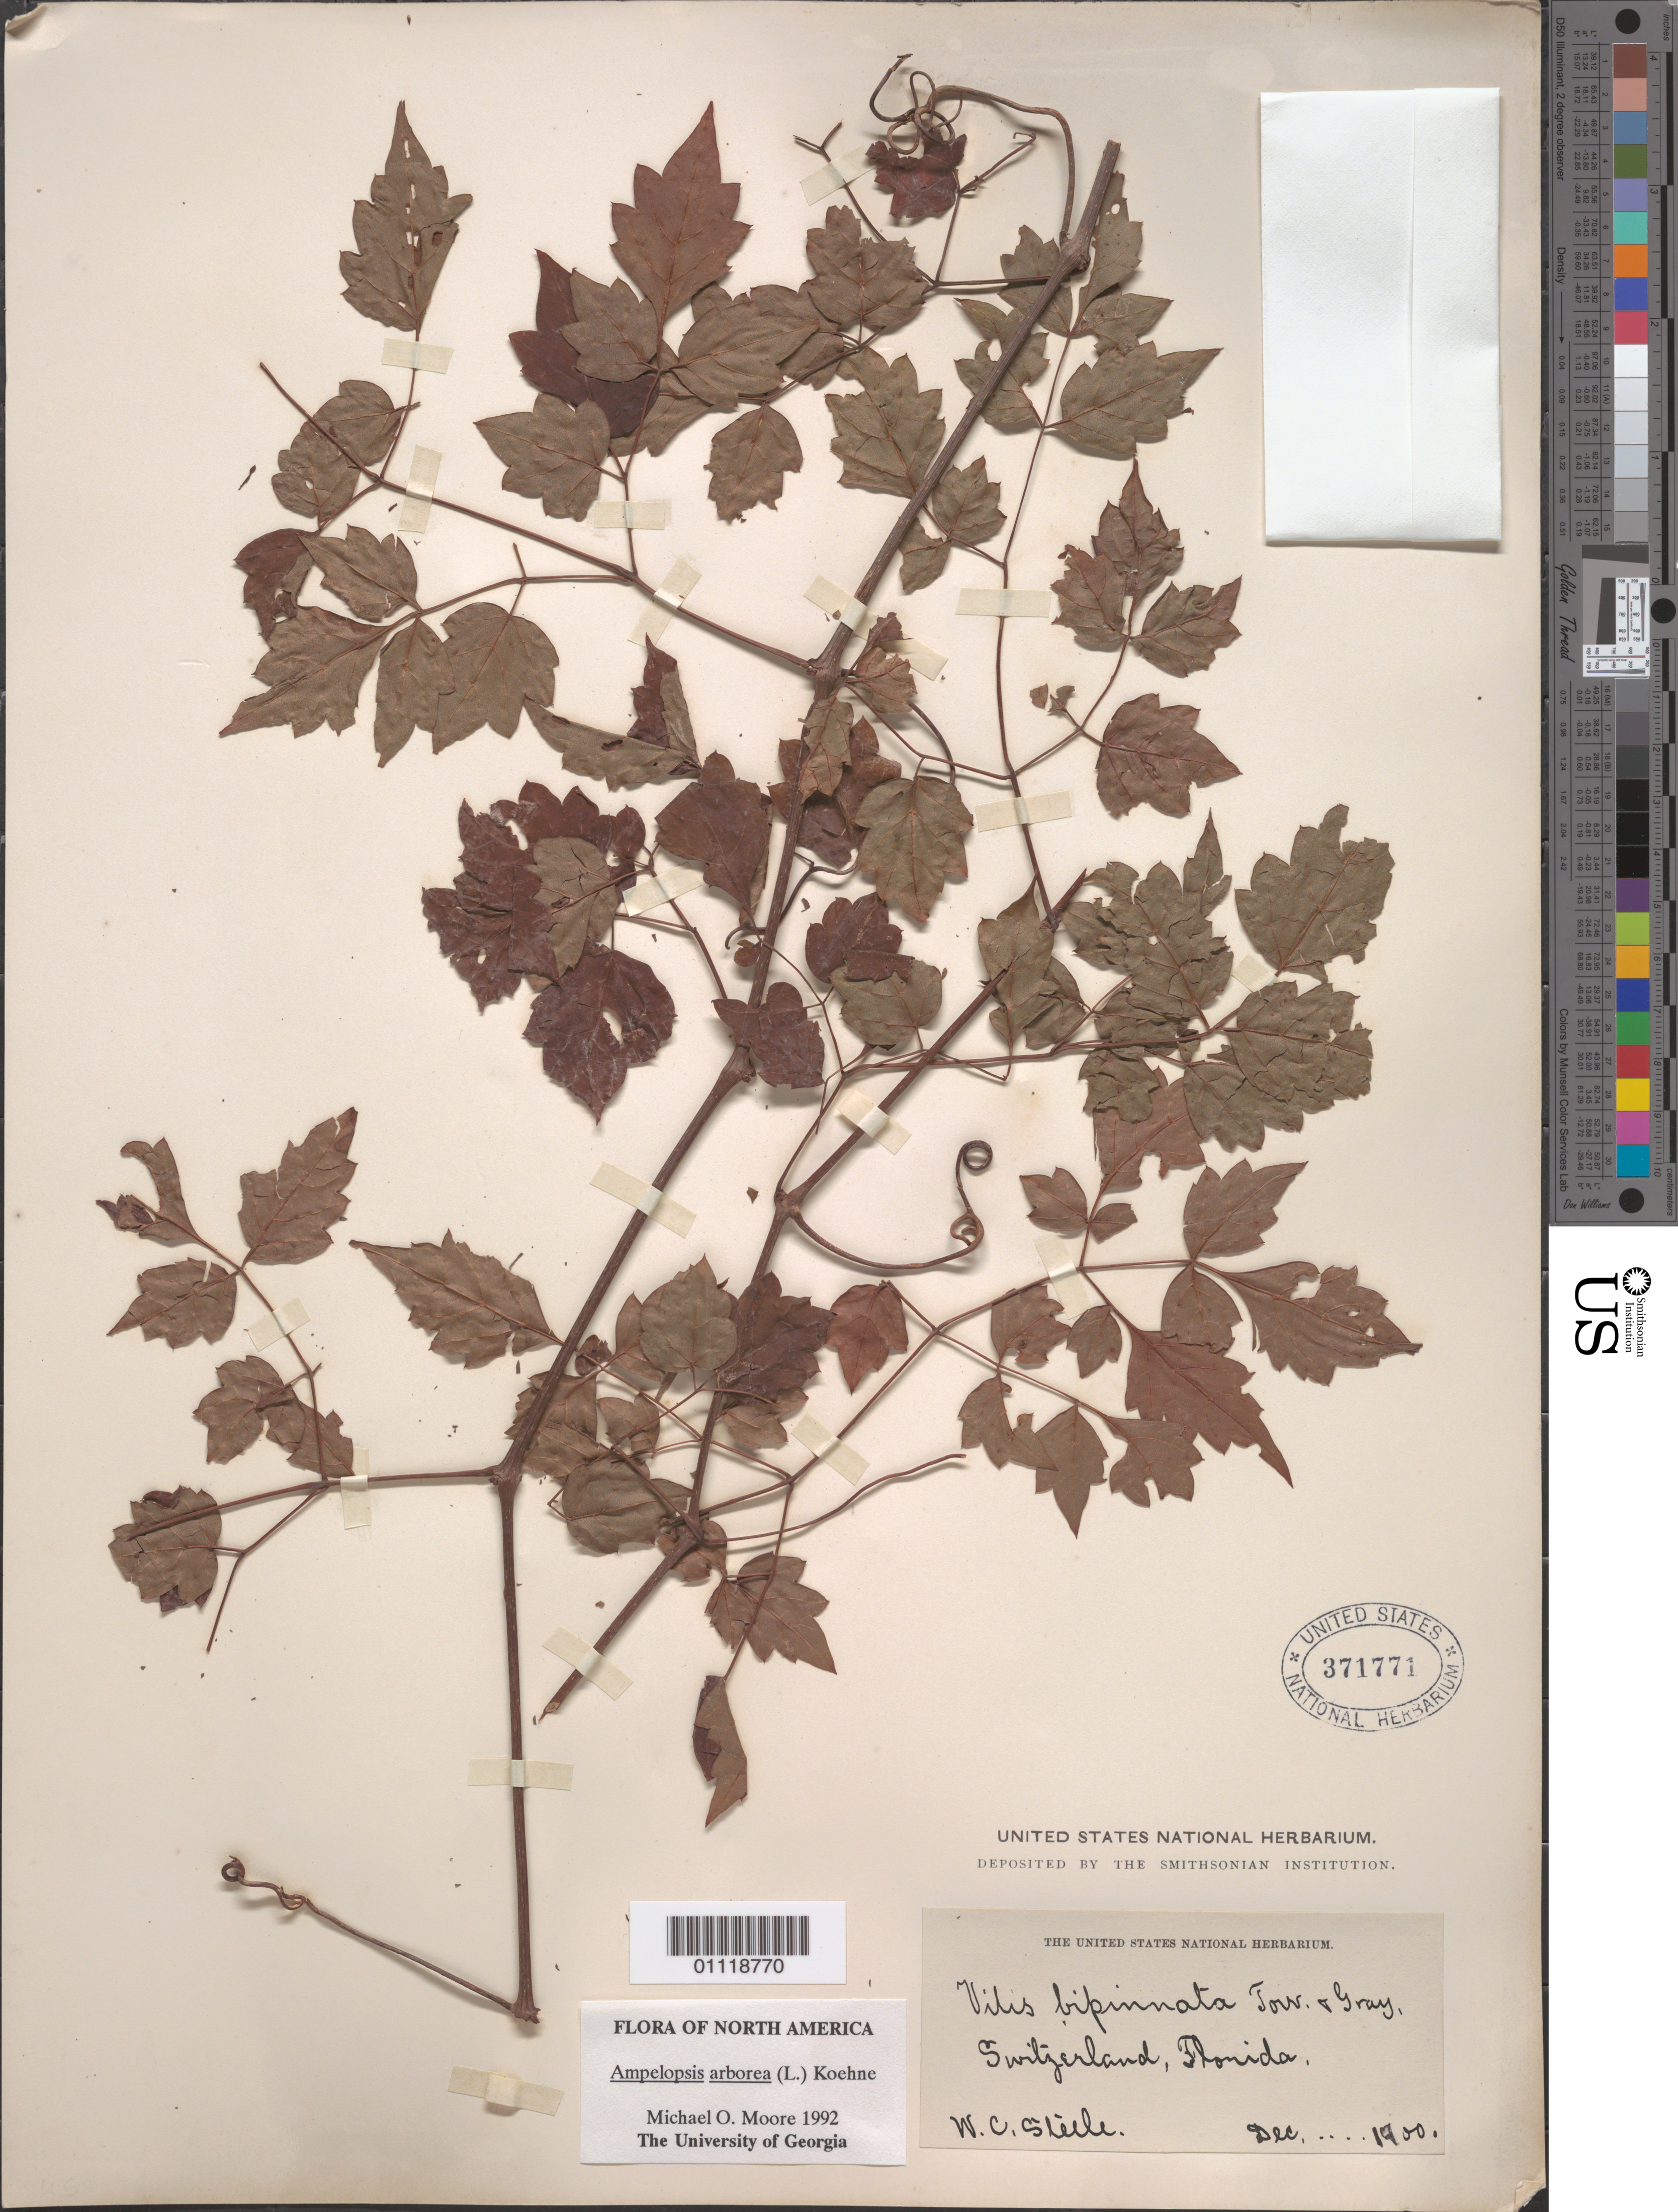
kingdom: Plantae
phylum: Tracheophyta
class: Magnoliopsida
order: Vitales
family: Vitaceae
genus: Ampelopsis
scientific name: Ampelopsis arborea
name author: (L.) Koehne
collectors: O. C. Steele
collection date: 1900-12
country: United States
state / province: Florida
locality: Switzerland.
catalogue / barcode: US 371771